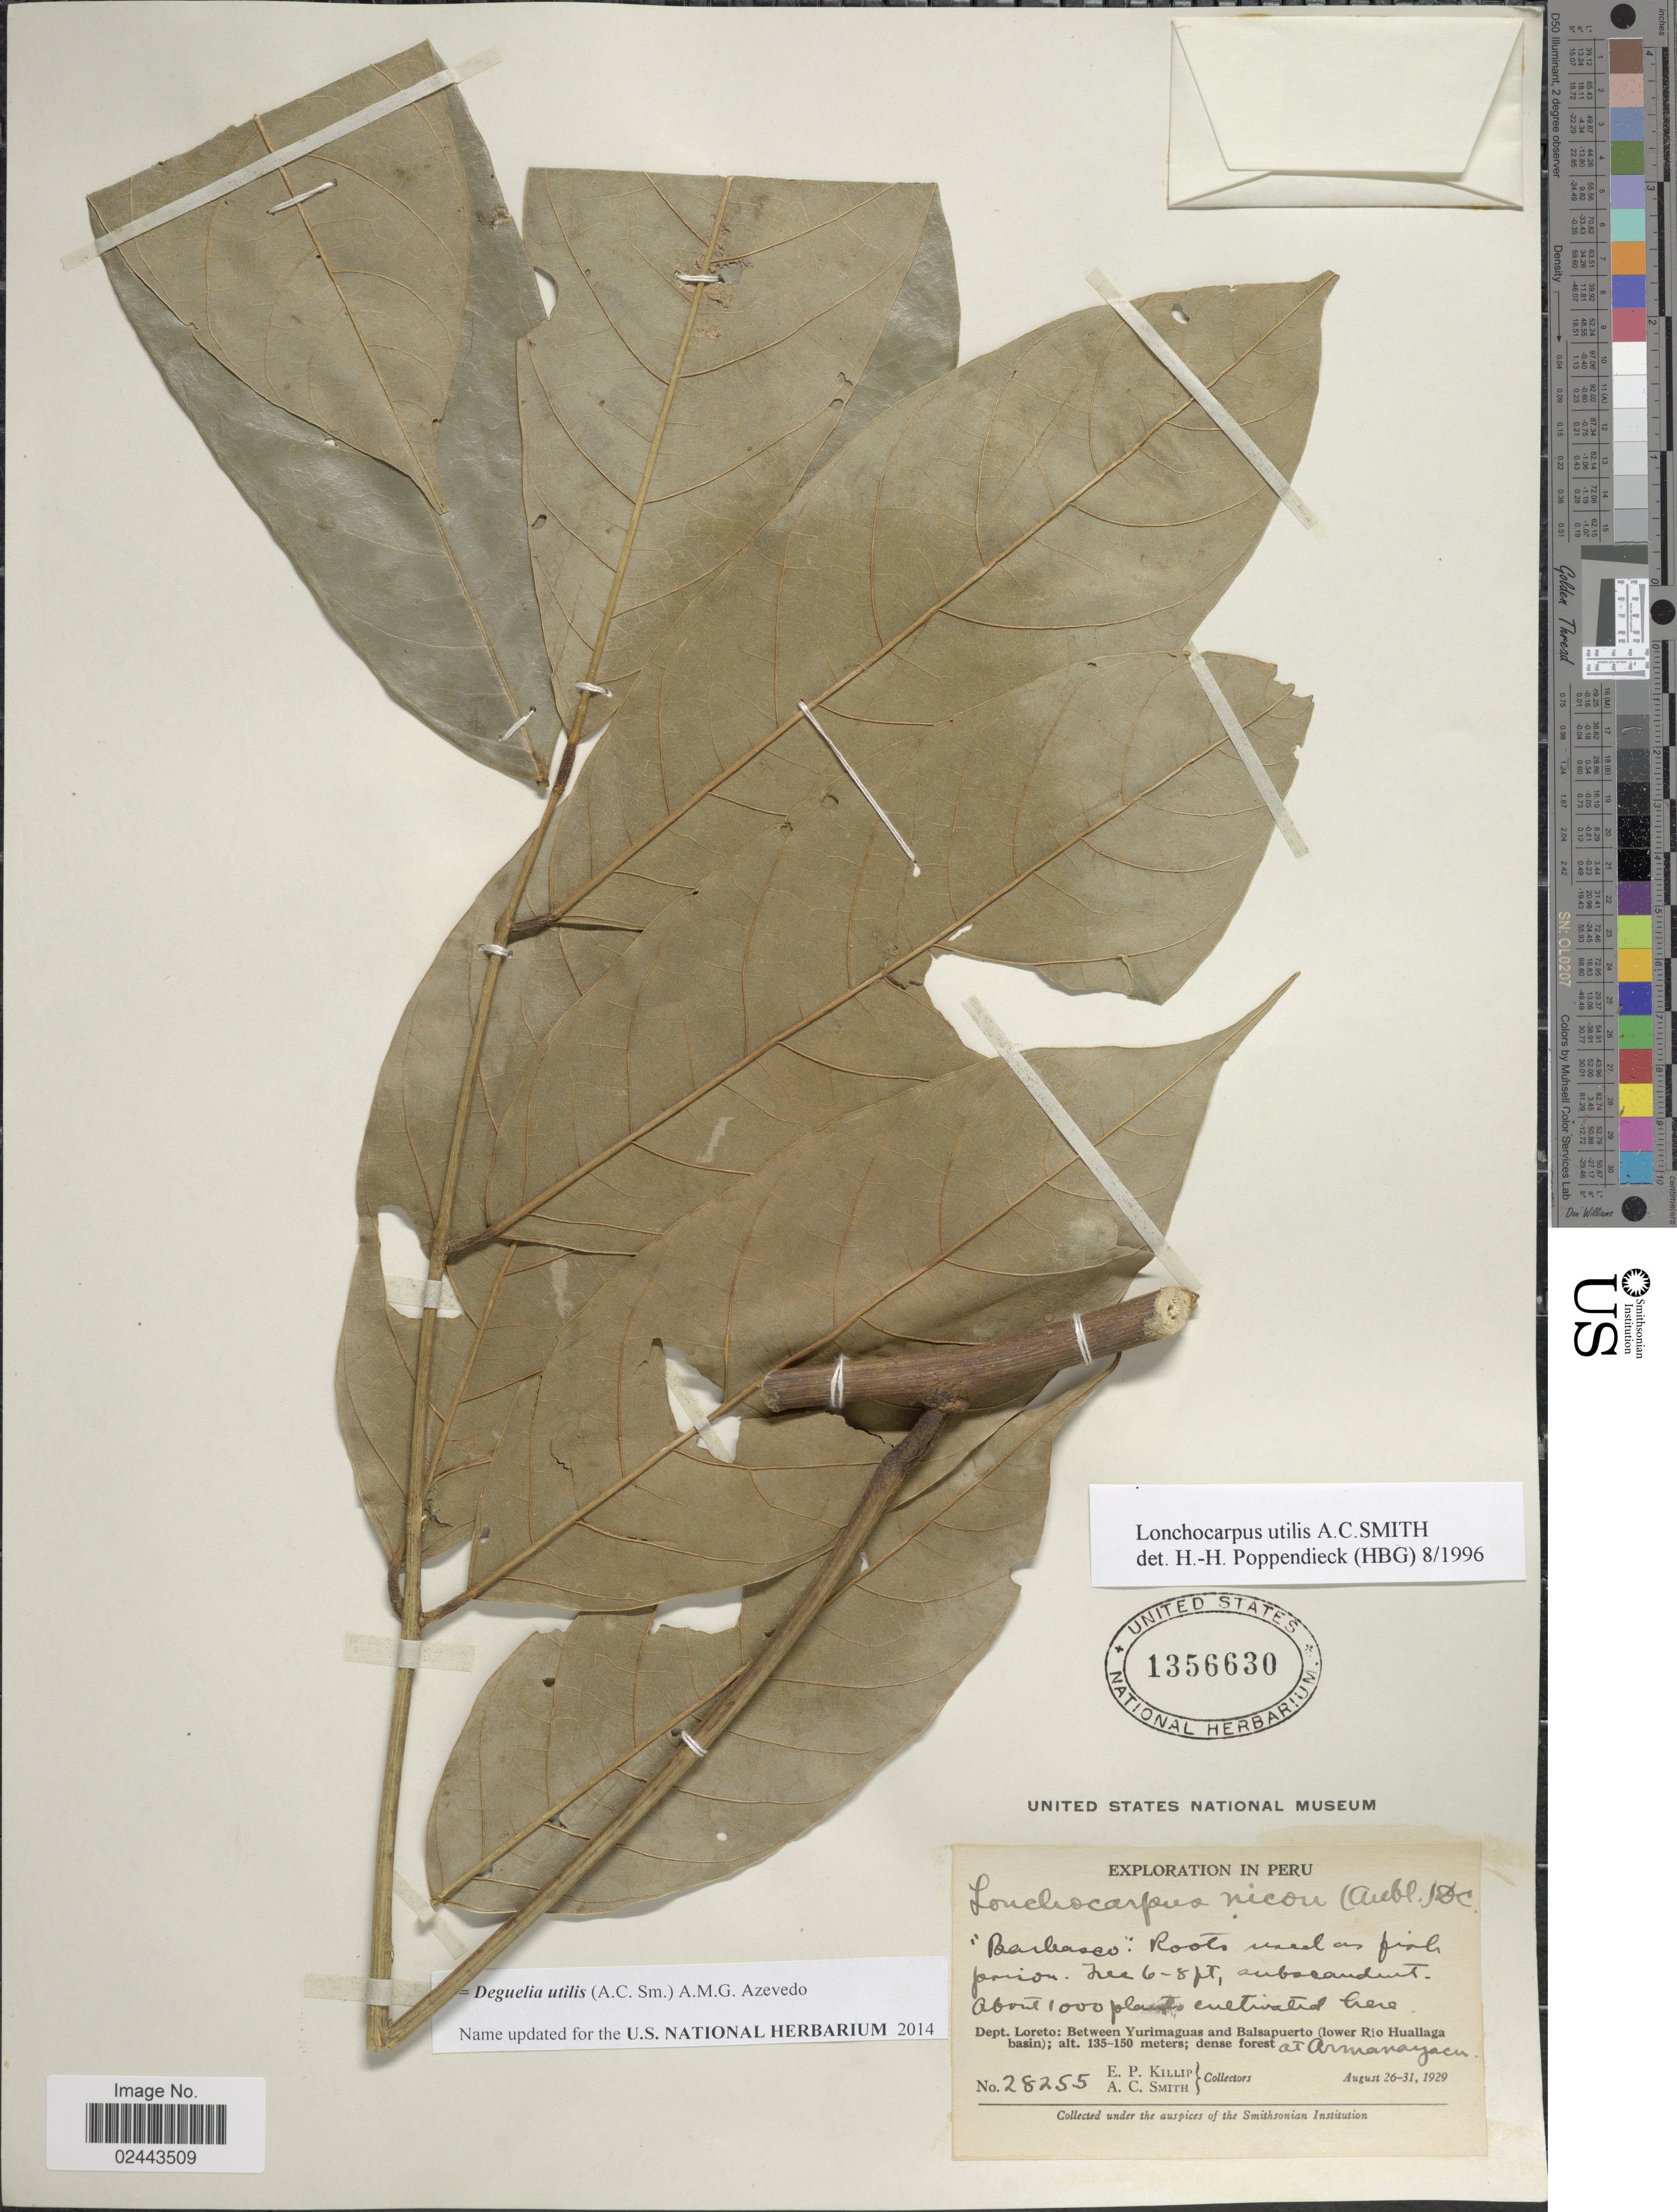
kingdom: Plantae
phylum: Tracheophyta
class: Magnoliopsida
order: Fabales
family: Fabaceae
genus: Deguelia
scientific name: Deguelia utilis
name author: (A.C. Sm.) A.M.G. Azevedo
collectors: E. P. Killip & A. C. Smith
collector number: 28255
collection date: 1929-08-26/1929-08-31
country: Peru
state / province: Loreto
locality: Between Yurimaguas and Balsapuerto (lower Rio Huallaga basin); dense forest, at Armanayacu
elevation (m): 130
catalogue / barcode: US 1356630